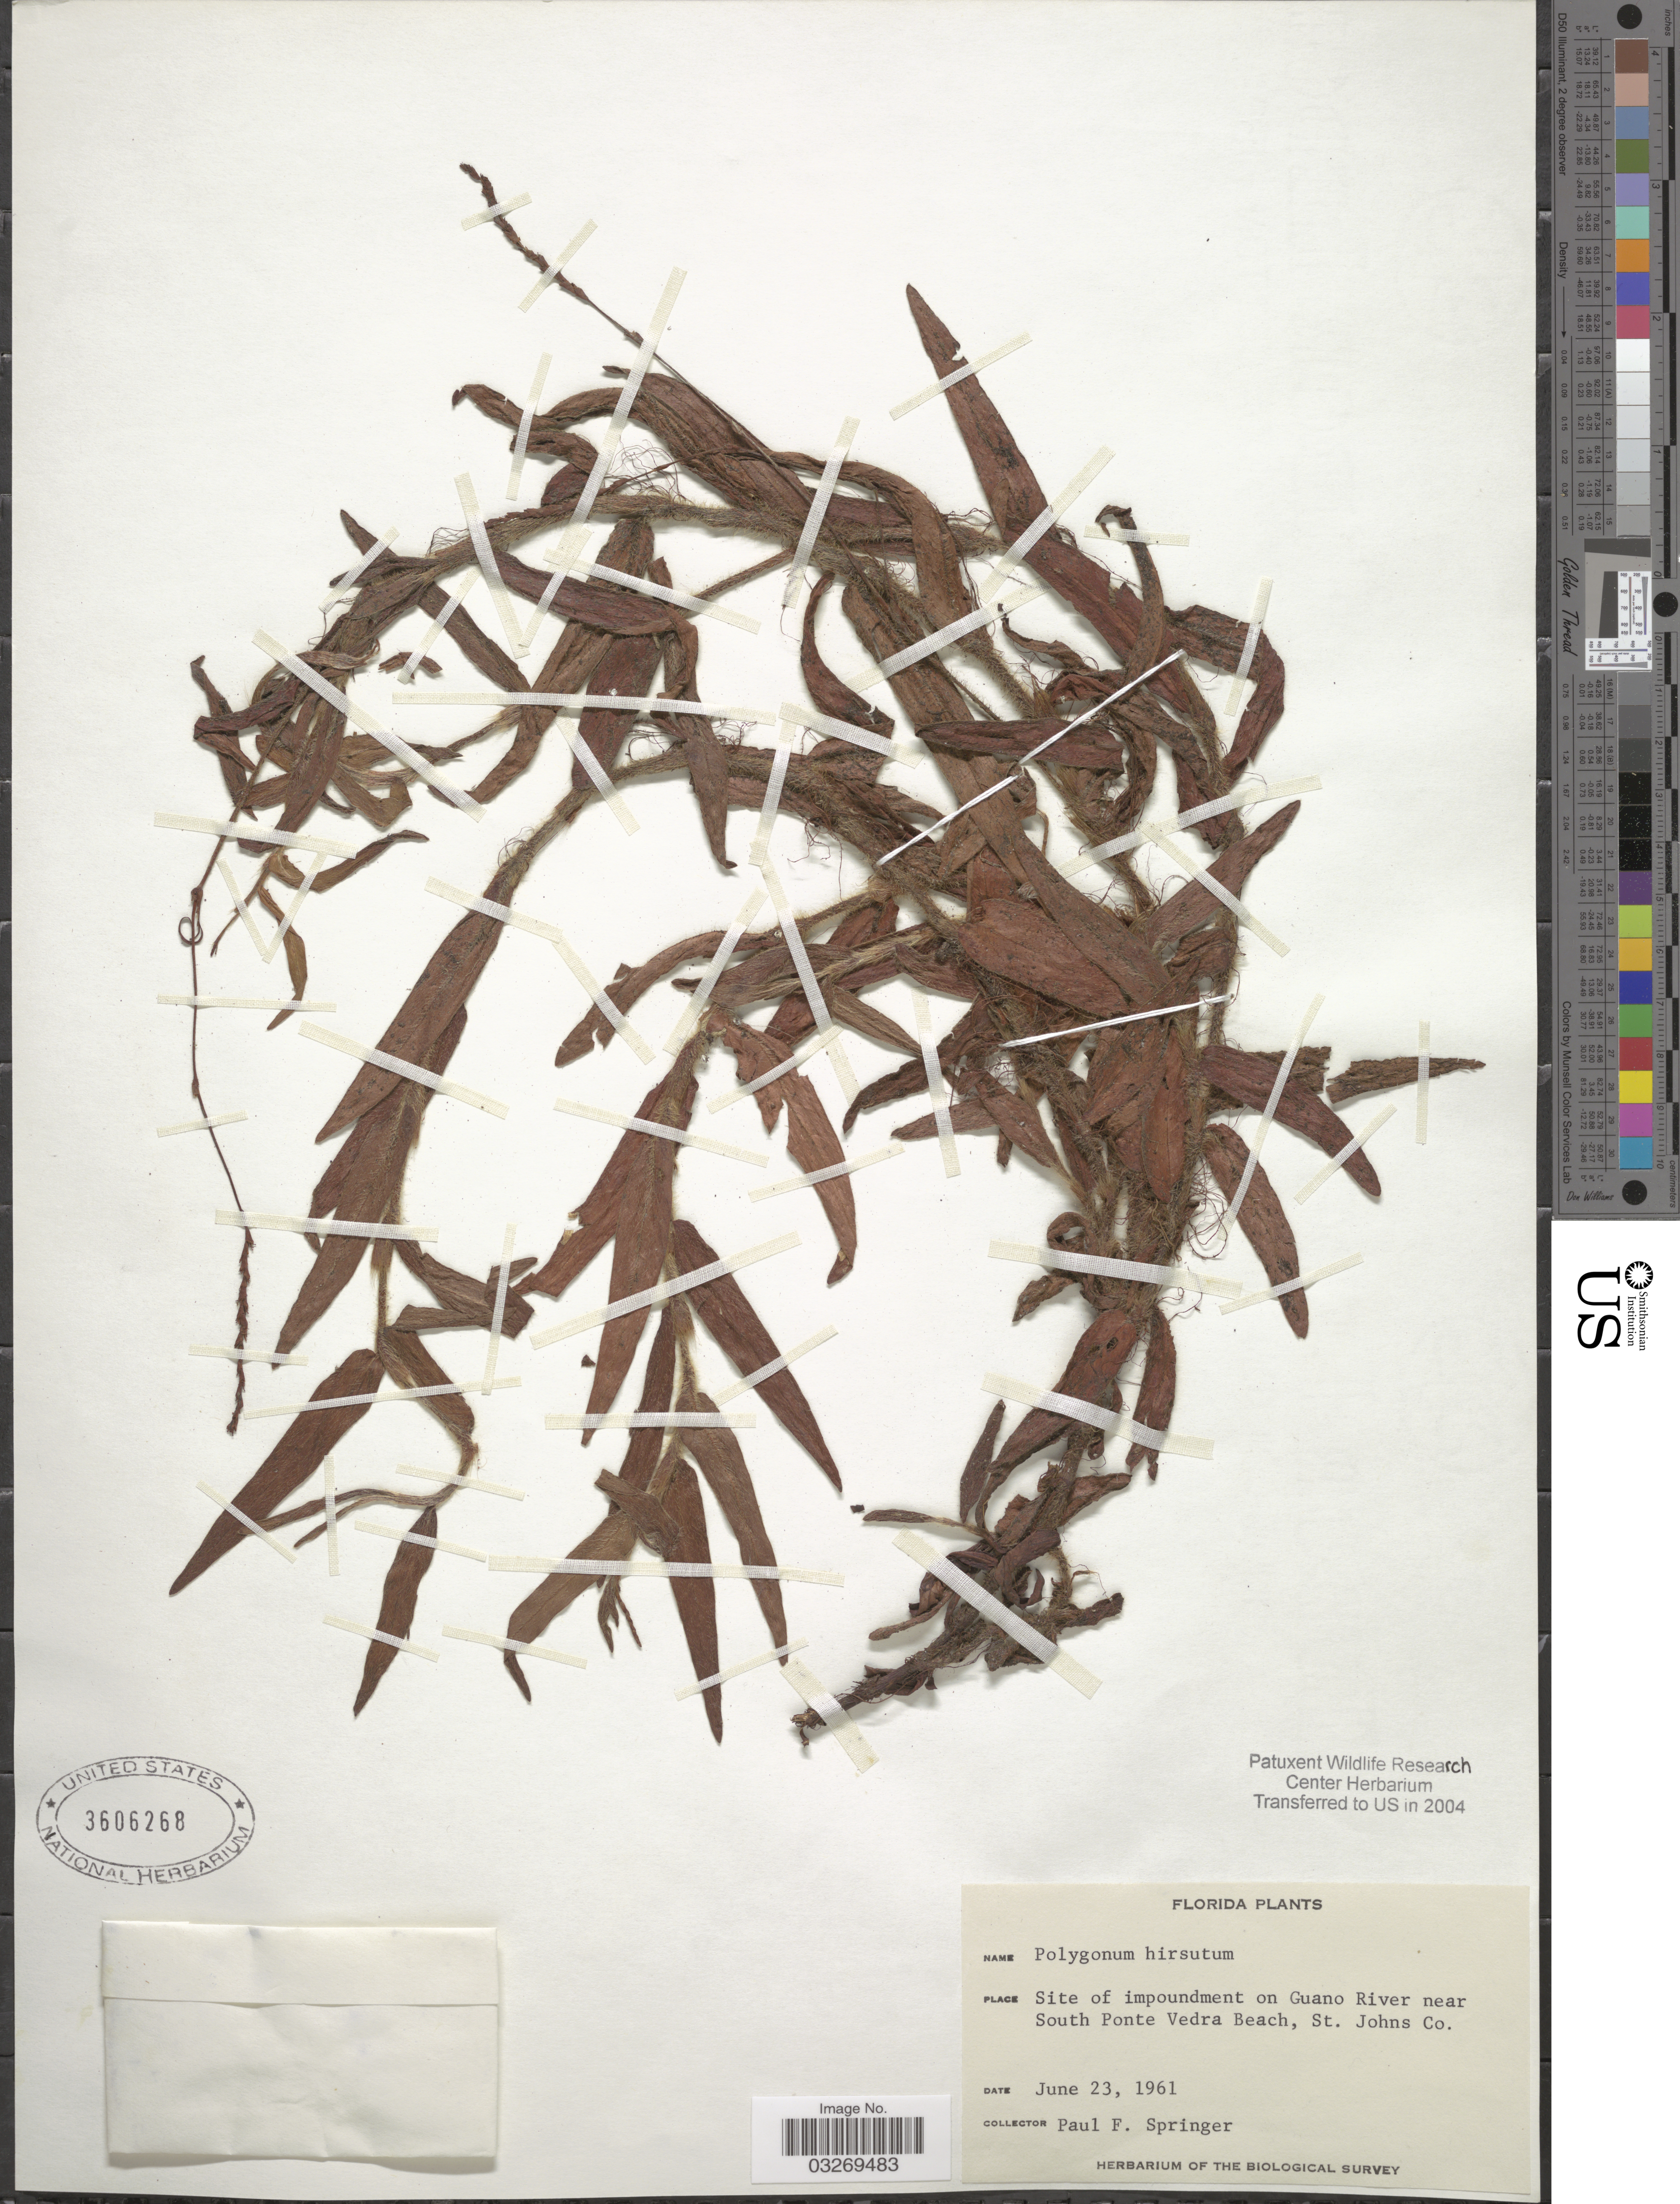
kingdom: Plantae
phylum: Tracheophyta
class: Magnoliopsida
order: Caryophyllales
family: Polygonaceae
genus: Persicaria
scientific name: Persicaria hirsuta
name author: (Walter) Small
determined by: Atha, D. E.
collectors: P. Springer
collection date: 1961-06-23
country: United States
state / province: Florida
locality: Site of impoundment on Guano River near South Ponte Vedra Beach, St. Johns Co.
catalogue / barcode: US 3606268